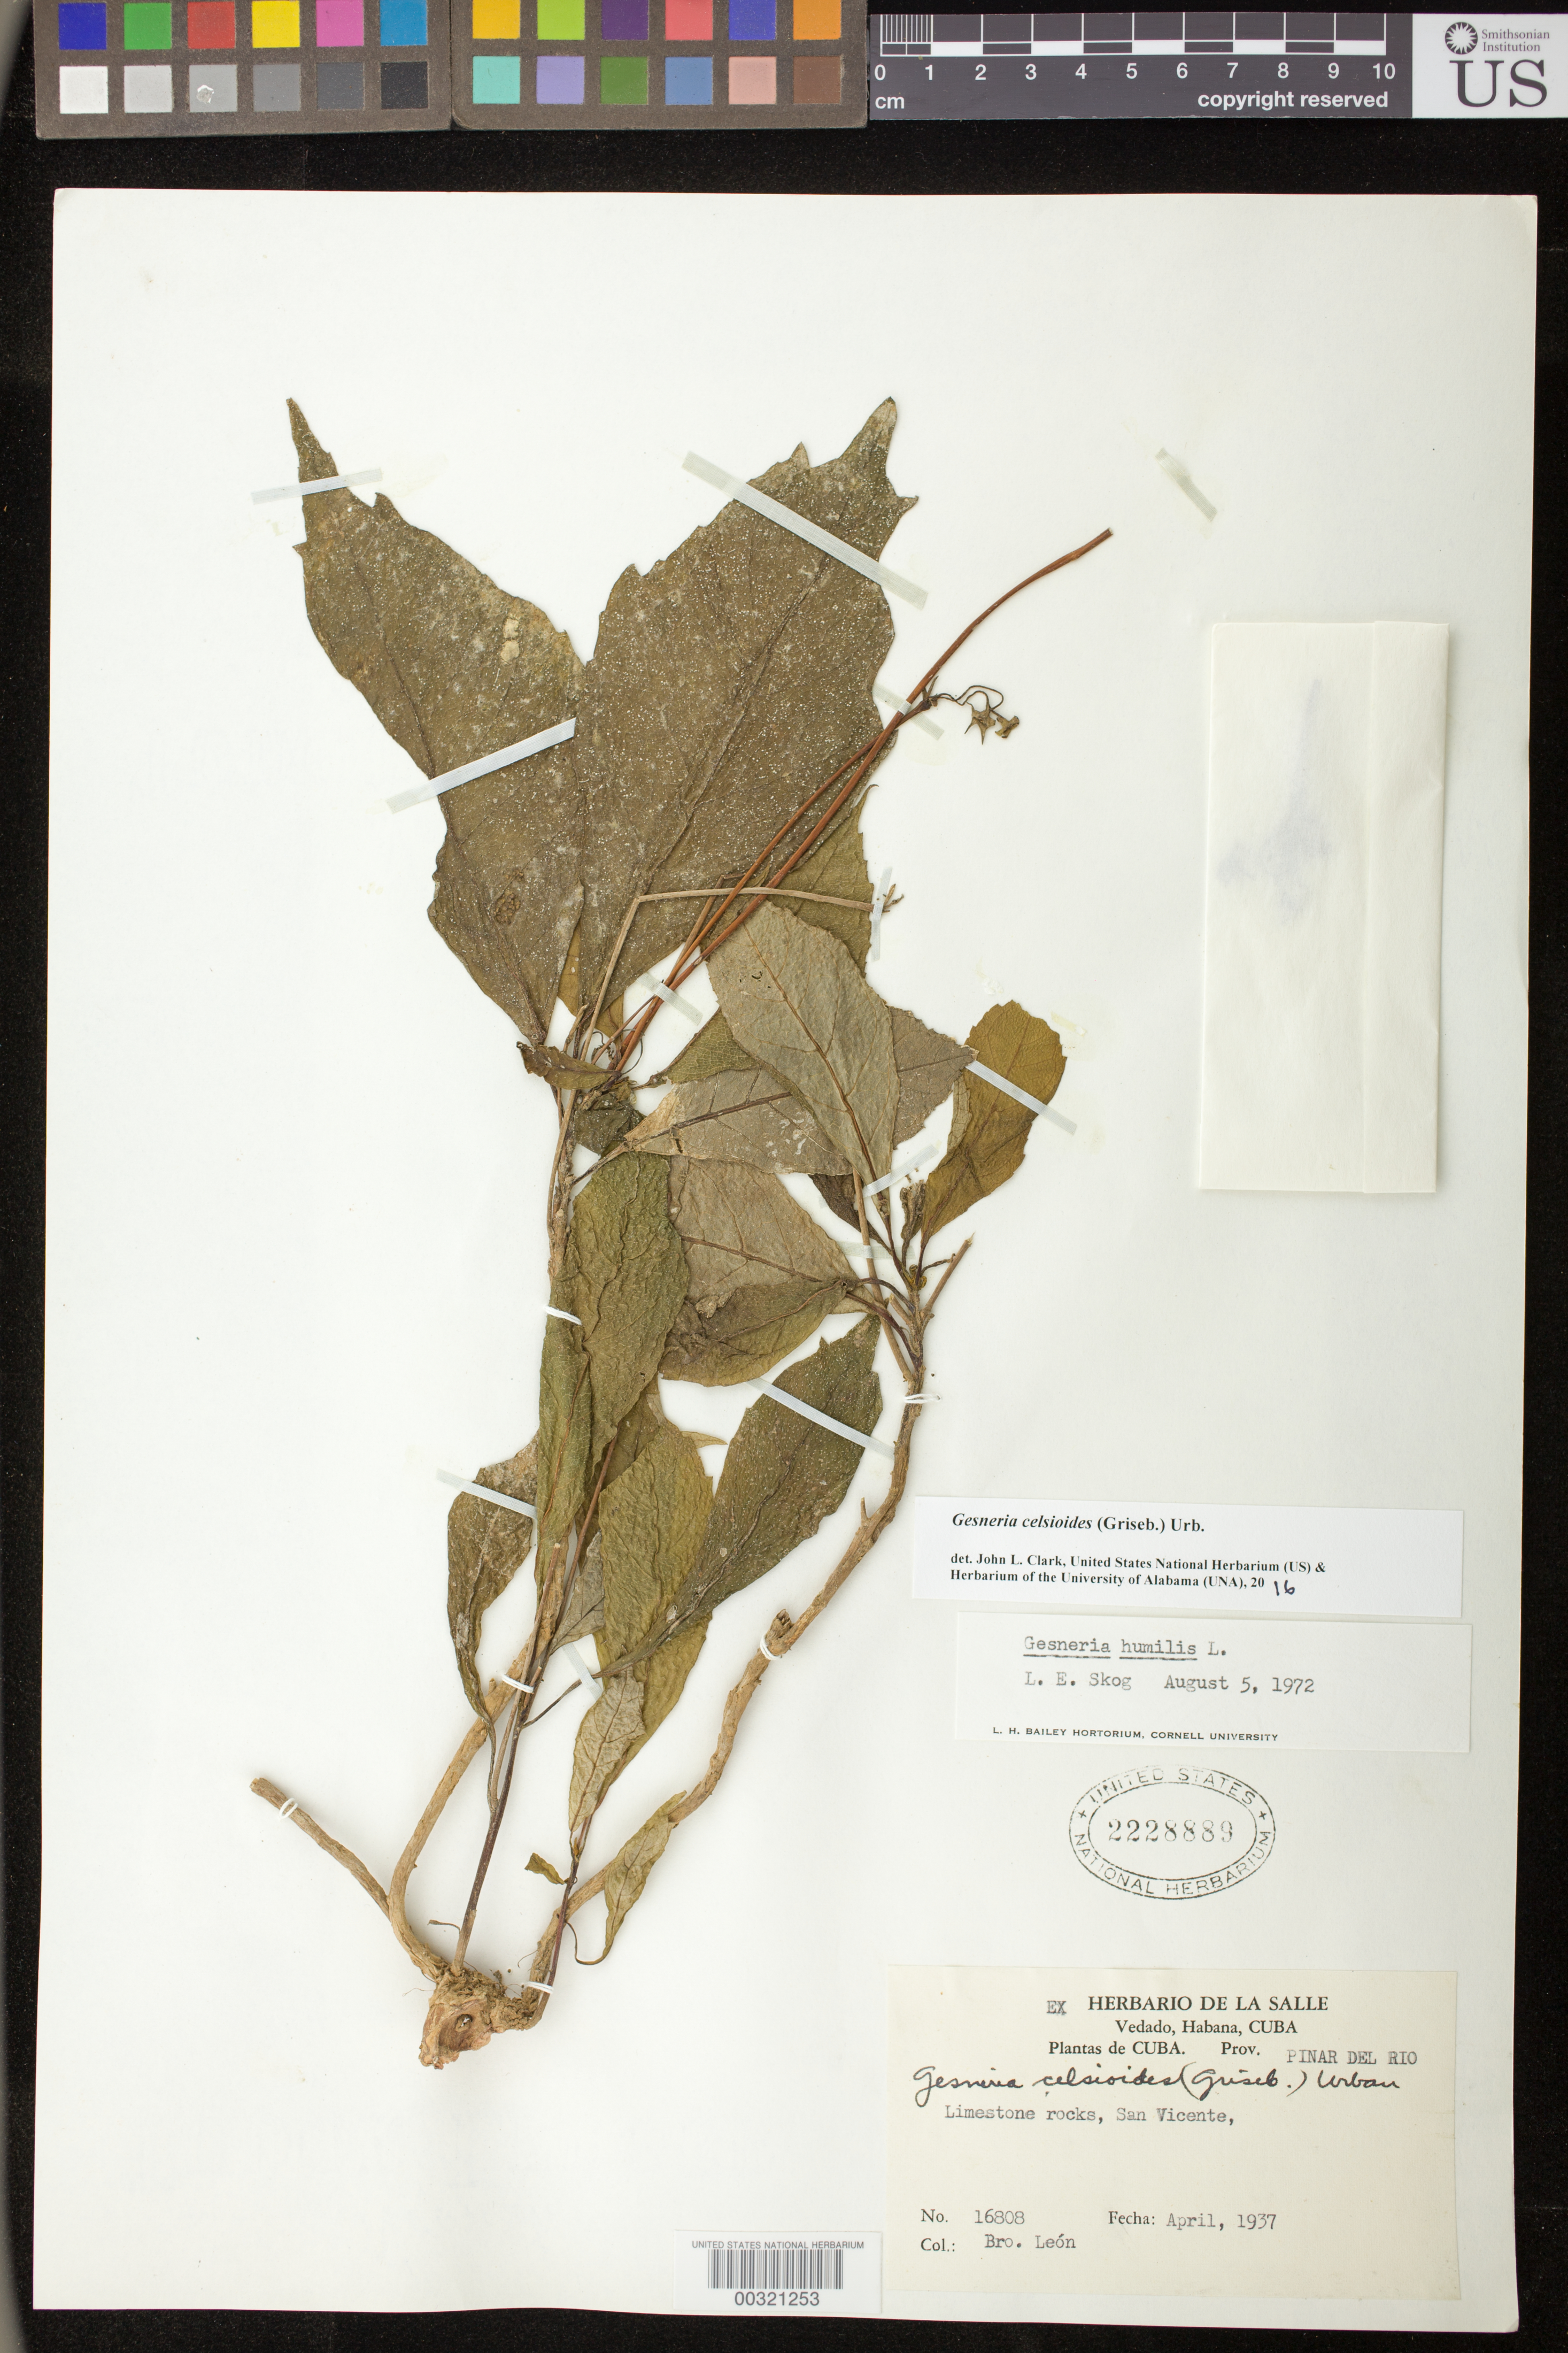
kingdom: Plantae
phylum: Tracheophyta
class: Magnoliopsida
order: Lamiales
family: Gesneriaceae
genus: Gesneria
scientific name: Gesneria celsioides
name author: (Griseb.) Urb.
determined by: Clark, J. L., (SEL), The Marie Selby Botanical Garden (UNITED STATES)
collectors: F. Leon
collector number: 16808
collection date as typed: Apr 1937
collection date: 1937-04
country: Cuba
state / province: Pinar del Rio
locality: San Vicente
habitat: Limestone rocks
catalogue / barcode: US 2228889